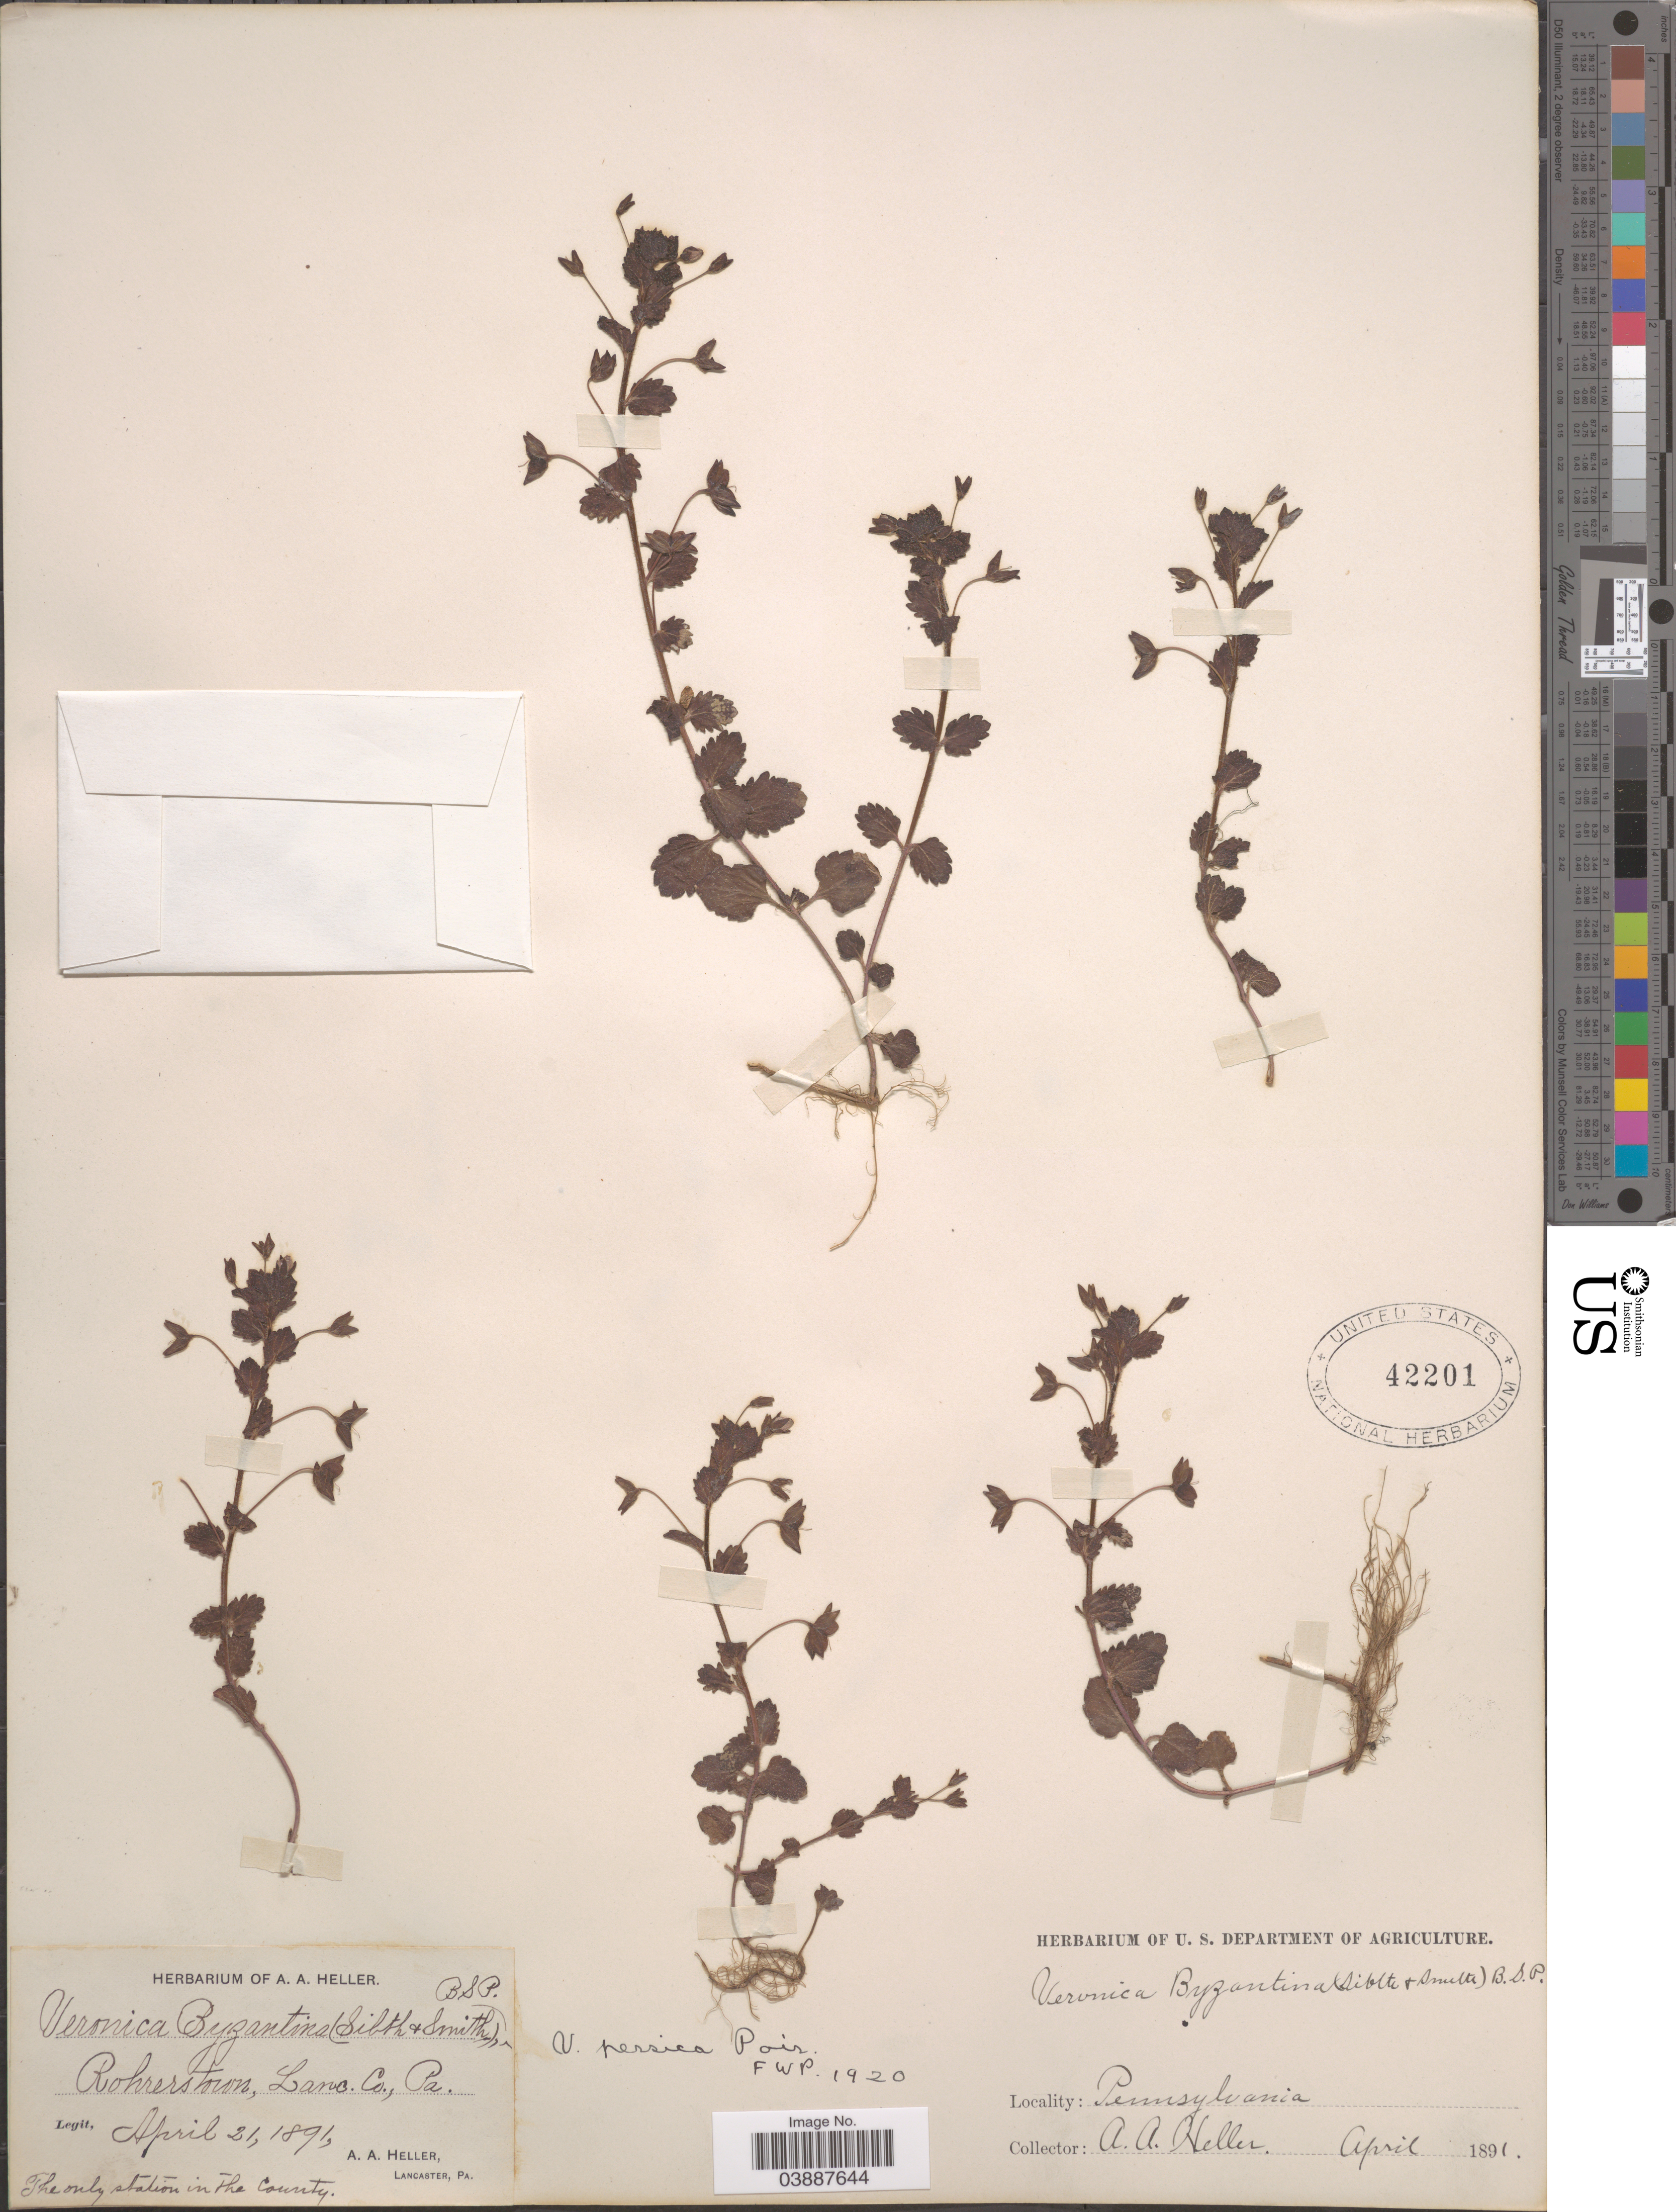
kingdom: Plantae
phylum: Tracheophyta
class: Magnoliopsida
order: Lamiales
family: Plantaginaceae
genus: Veronica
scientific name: Veronica persica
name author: Poir.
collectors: A. A. Heller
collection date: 1891-04-21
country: United States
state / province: Pennsylvania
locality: Rohrerstown, Lanc Co.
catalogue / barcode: US 42201